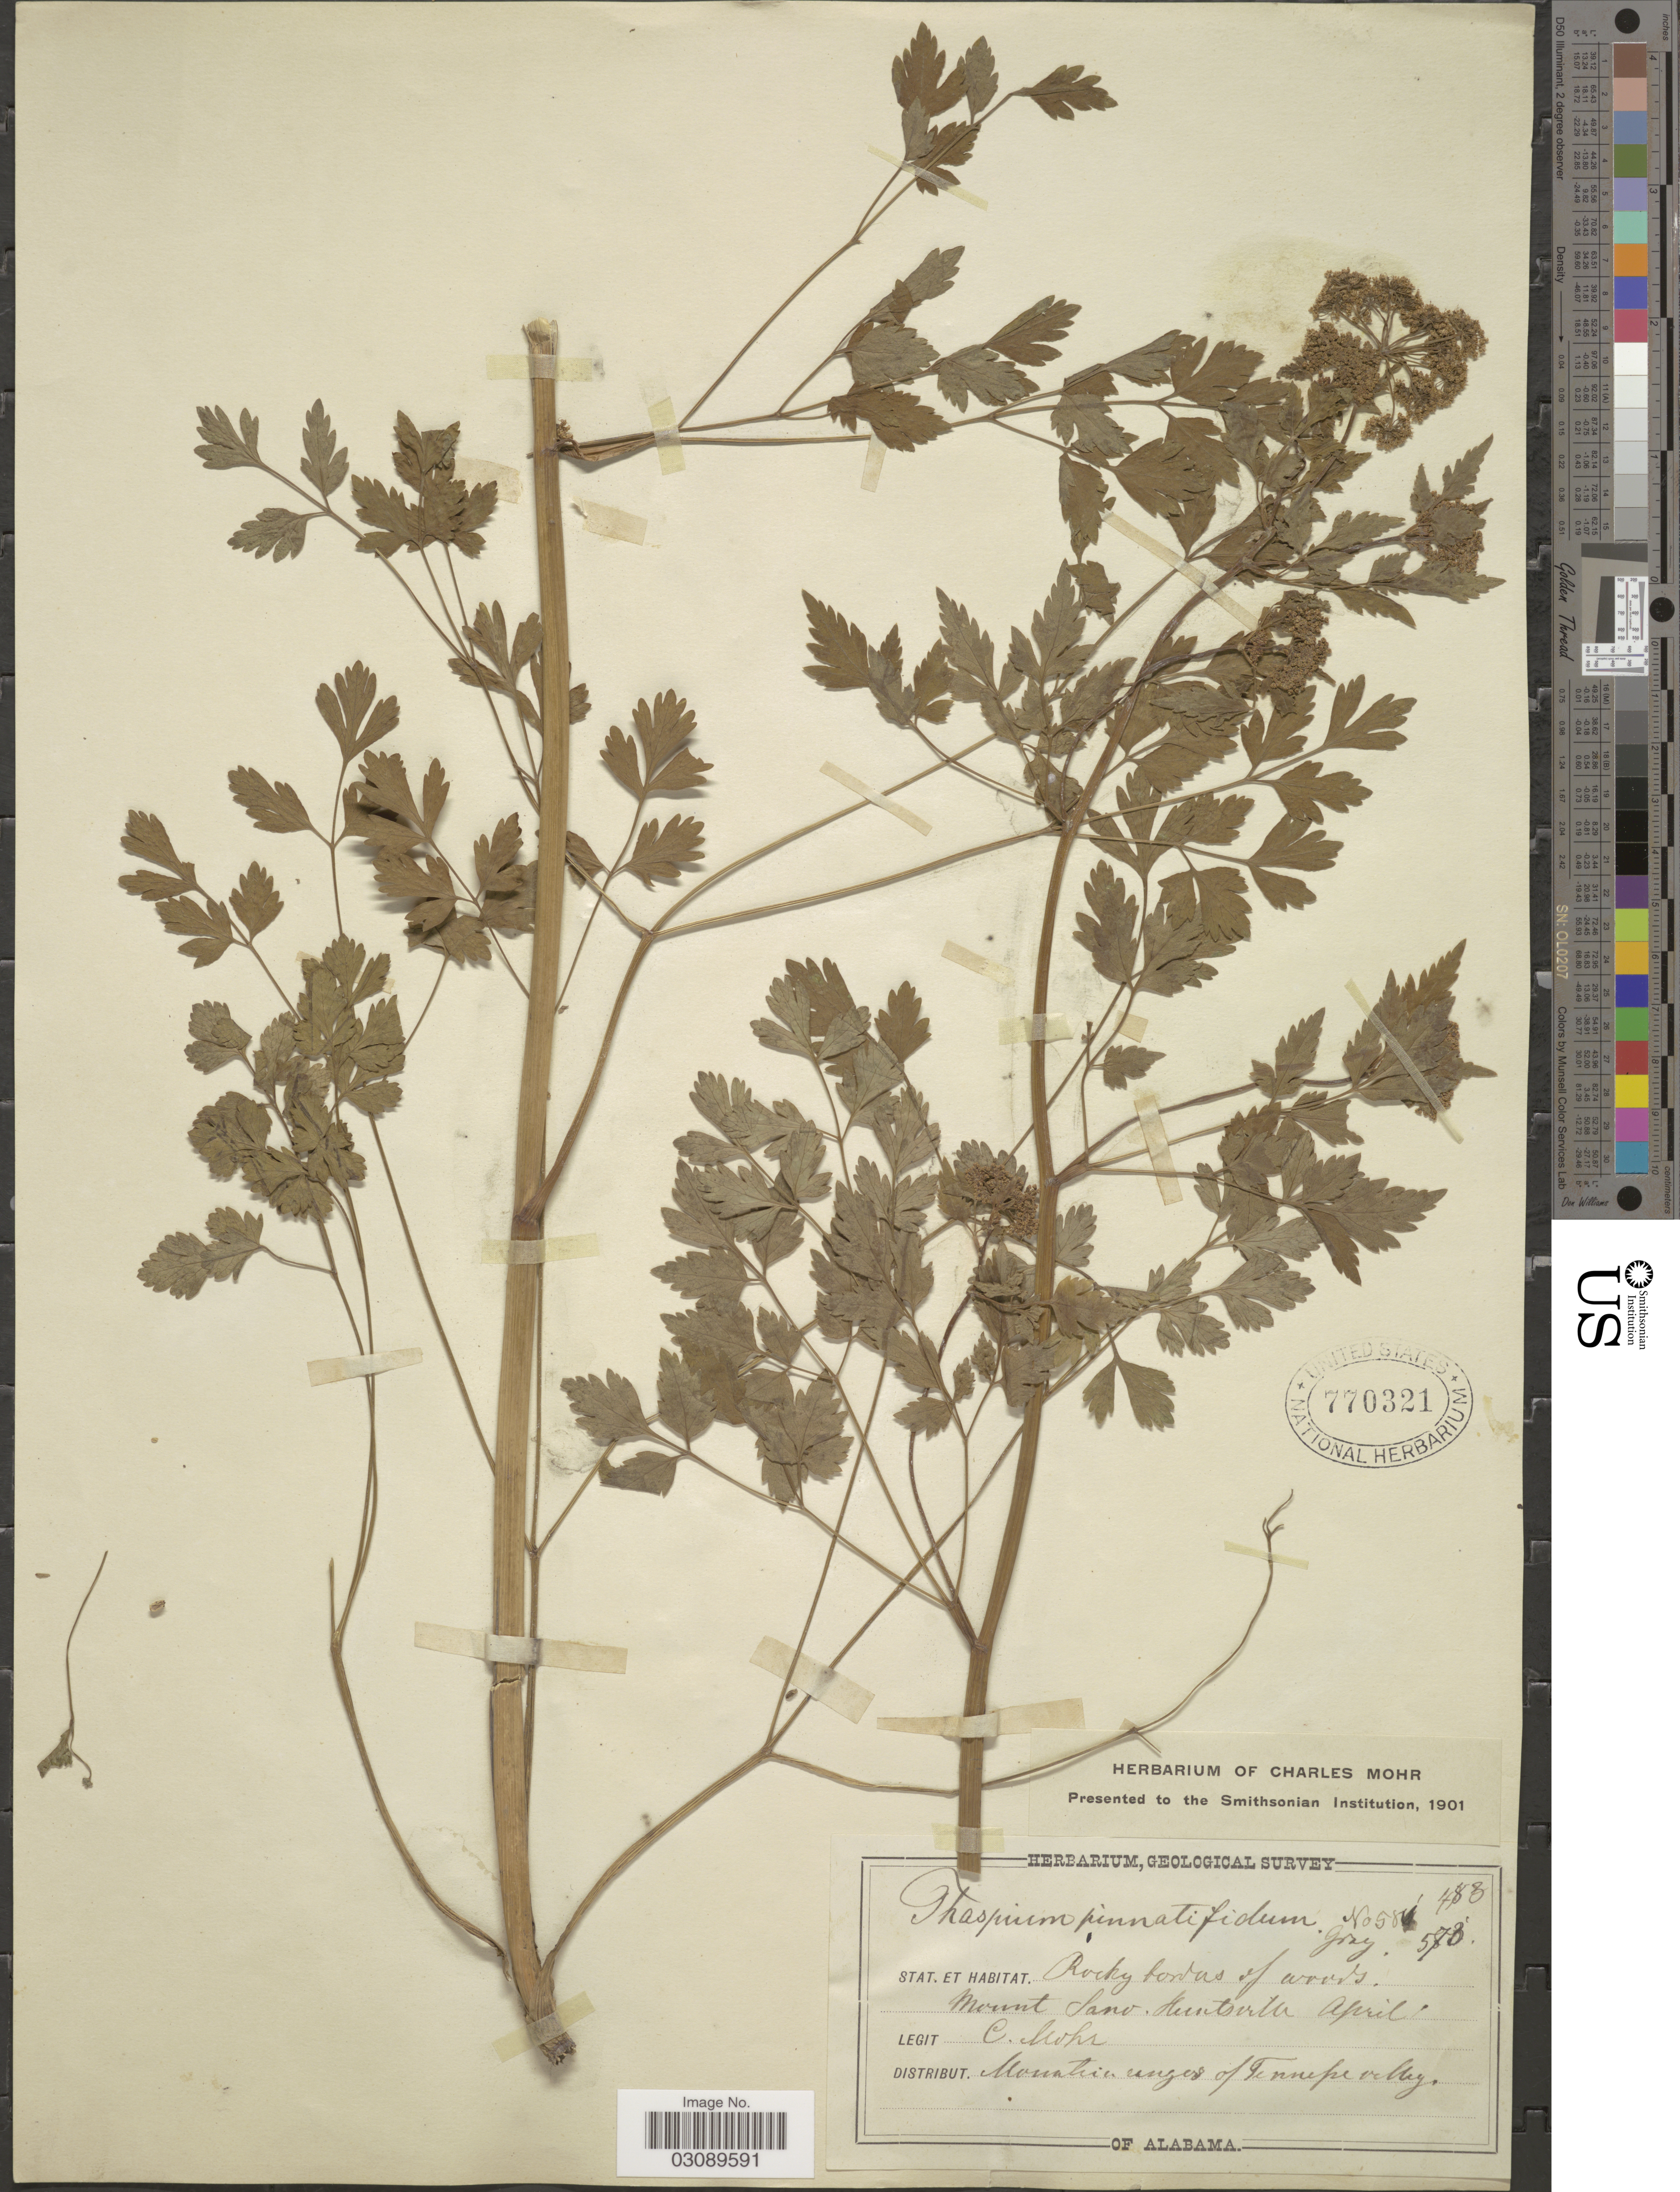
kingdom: Plantae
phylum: Tracheophyta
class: Magnoliopsida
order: Apiales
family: Apiaceae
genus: Thaspium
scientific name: Thaspium pinnatifidum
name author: (Buckley) A. Gray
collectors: Mohr, C. T. (herbarium)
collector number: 581*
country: United States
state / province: Alabama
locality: Mount Sano. Huntsville.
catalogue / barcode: US 770321